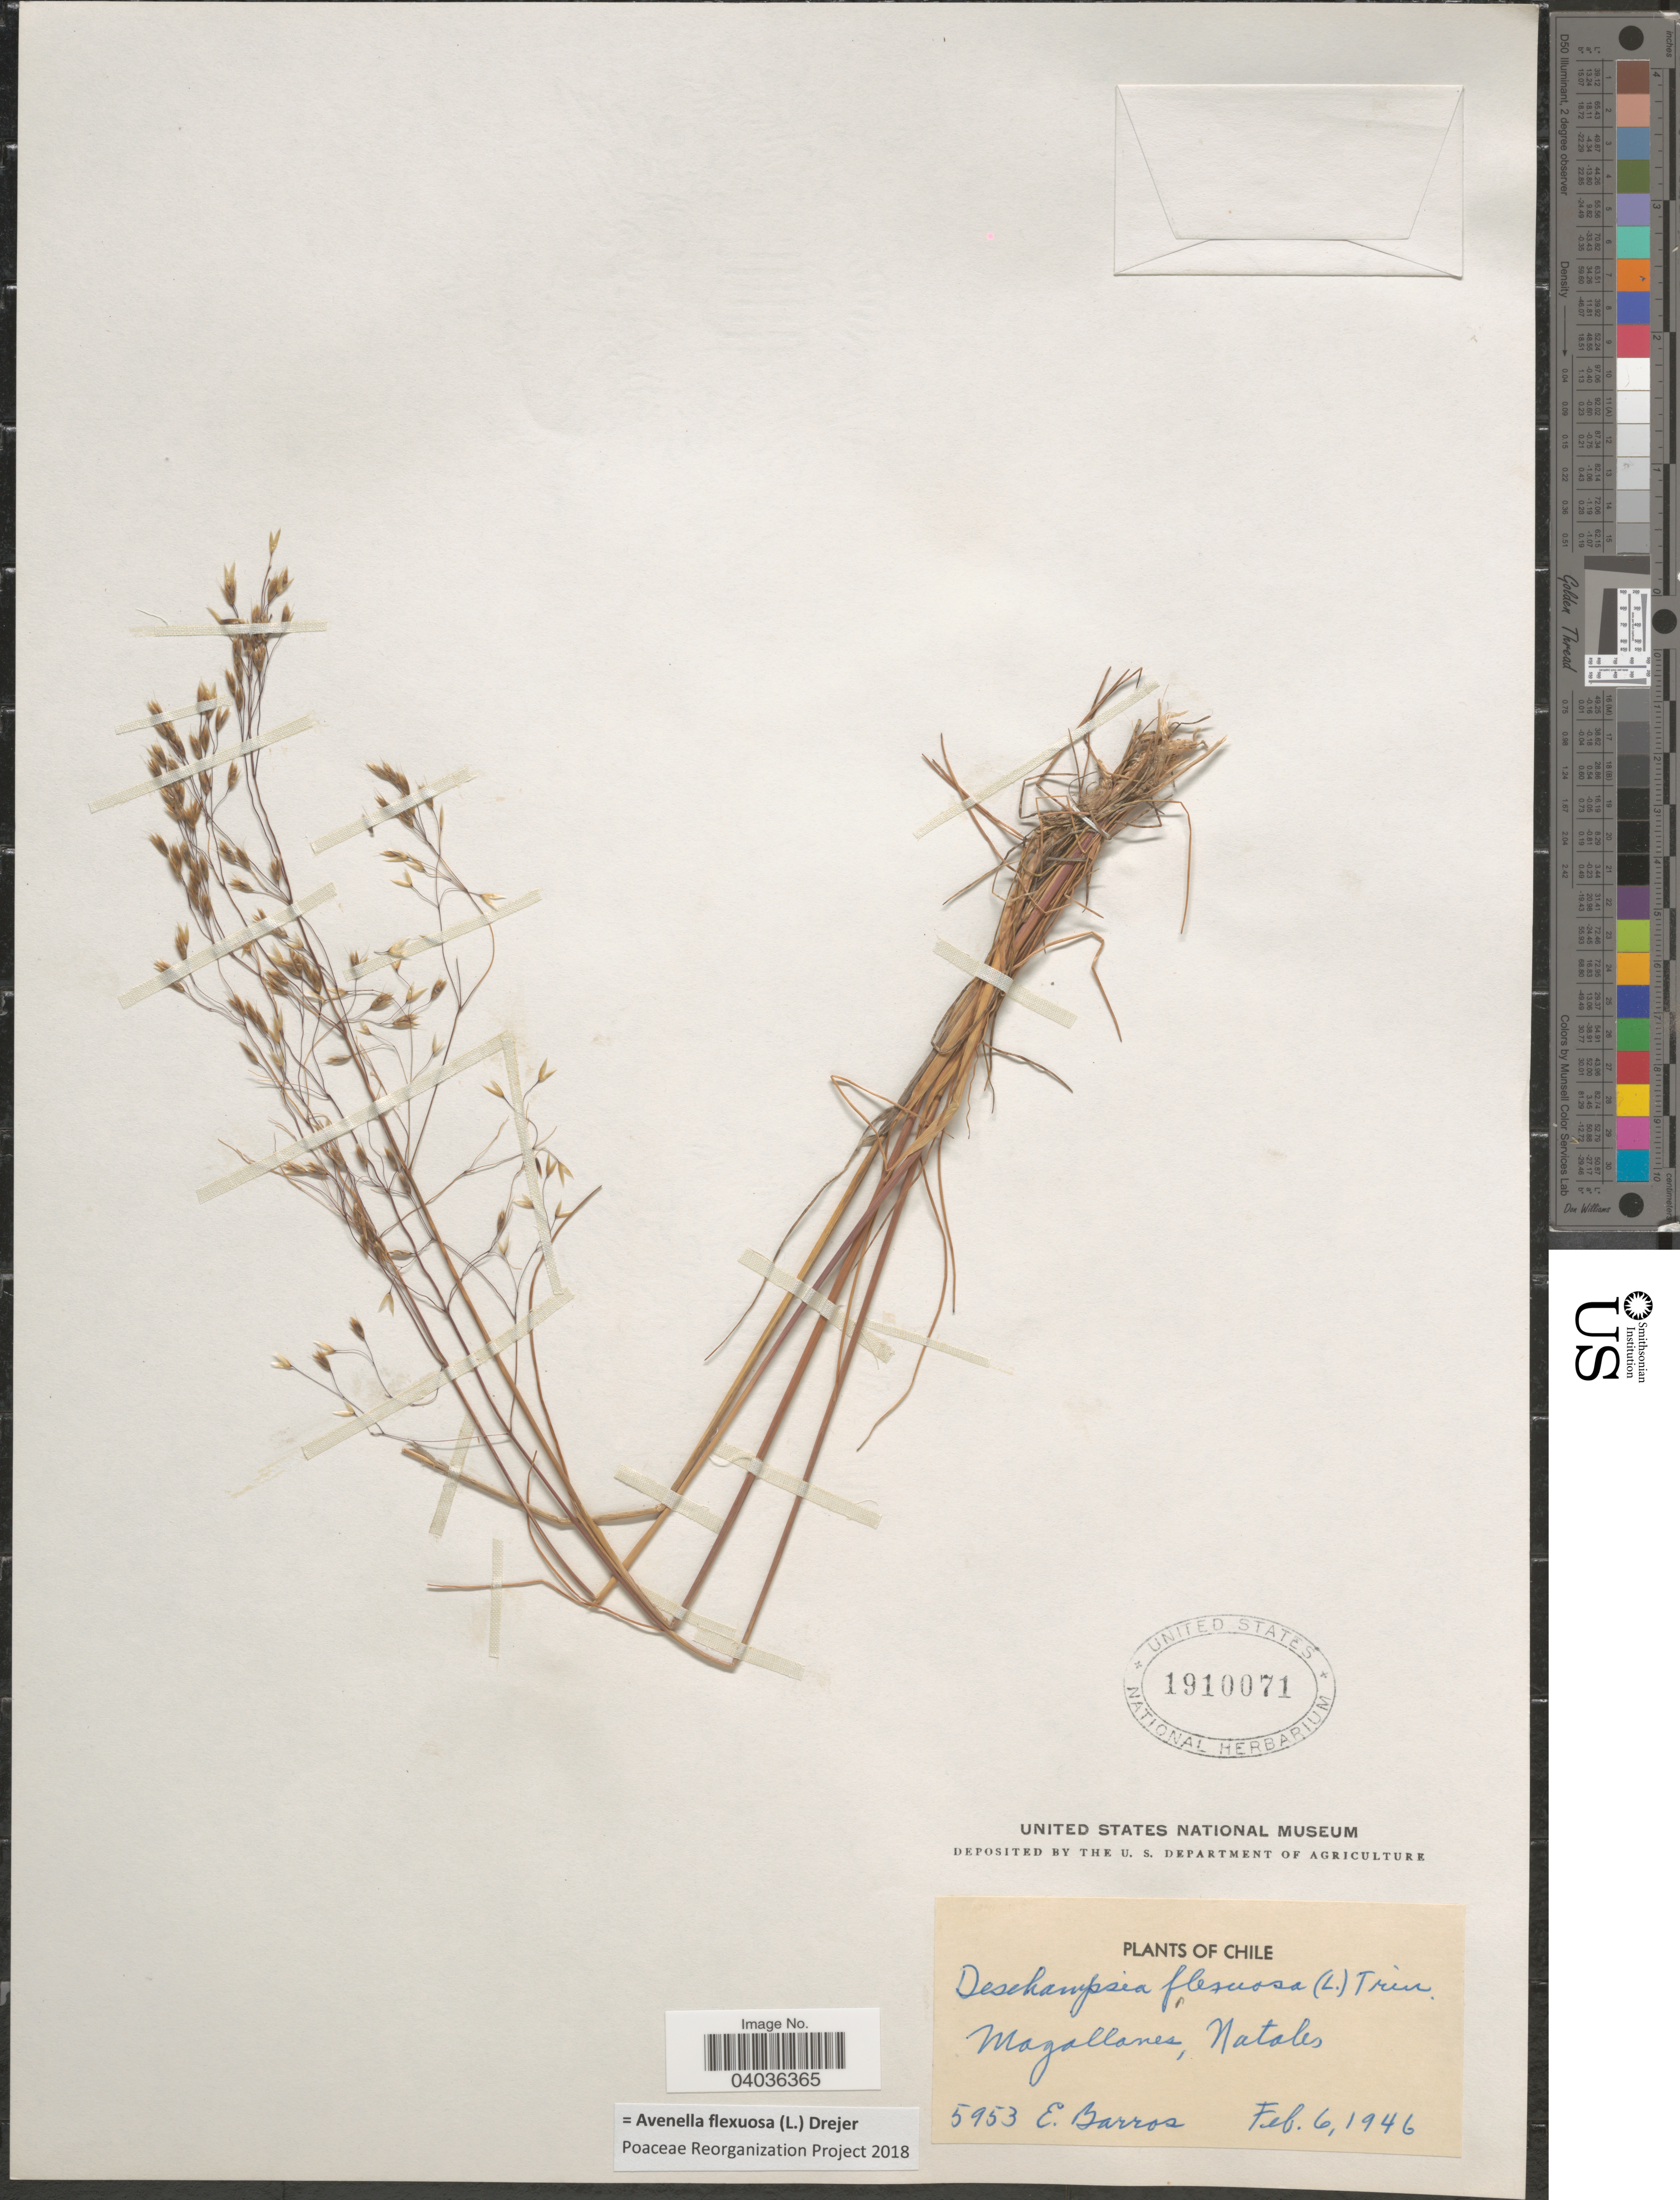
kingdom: Plantae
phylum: Tracheophyta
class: Liliopsida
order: Poales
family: Poaceae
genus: Avenella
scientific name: Avenella flexuosa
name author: (L.) Drejer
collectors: E. Barros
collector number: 5953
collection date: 1946-02-06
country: Chile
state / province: Magallanes y de la Antártica Chilena (XII)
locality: Magallanes, Natales.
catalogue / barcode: US 1910071